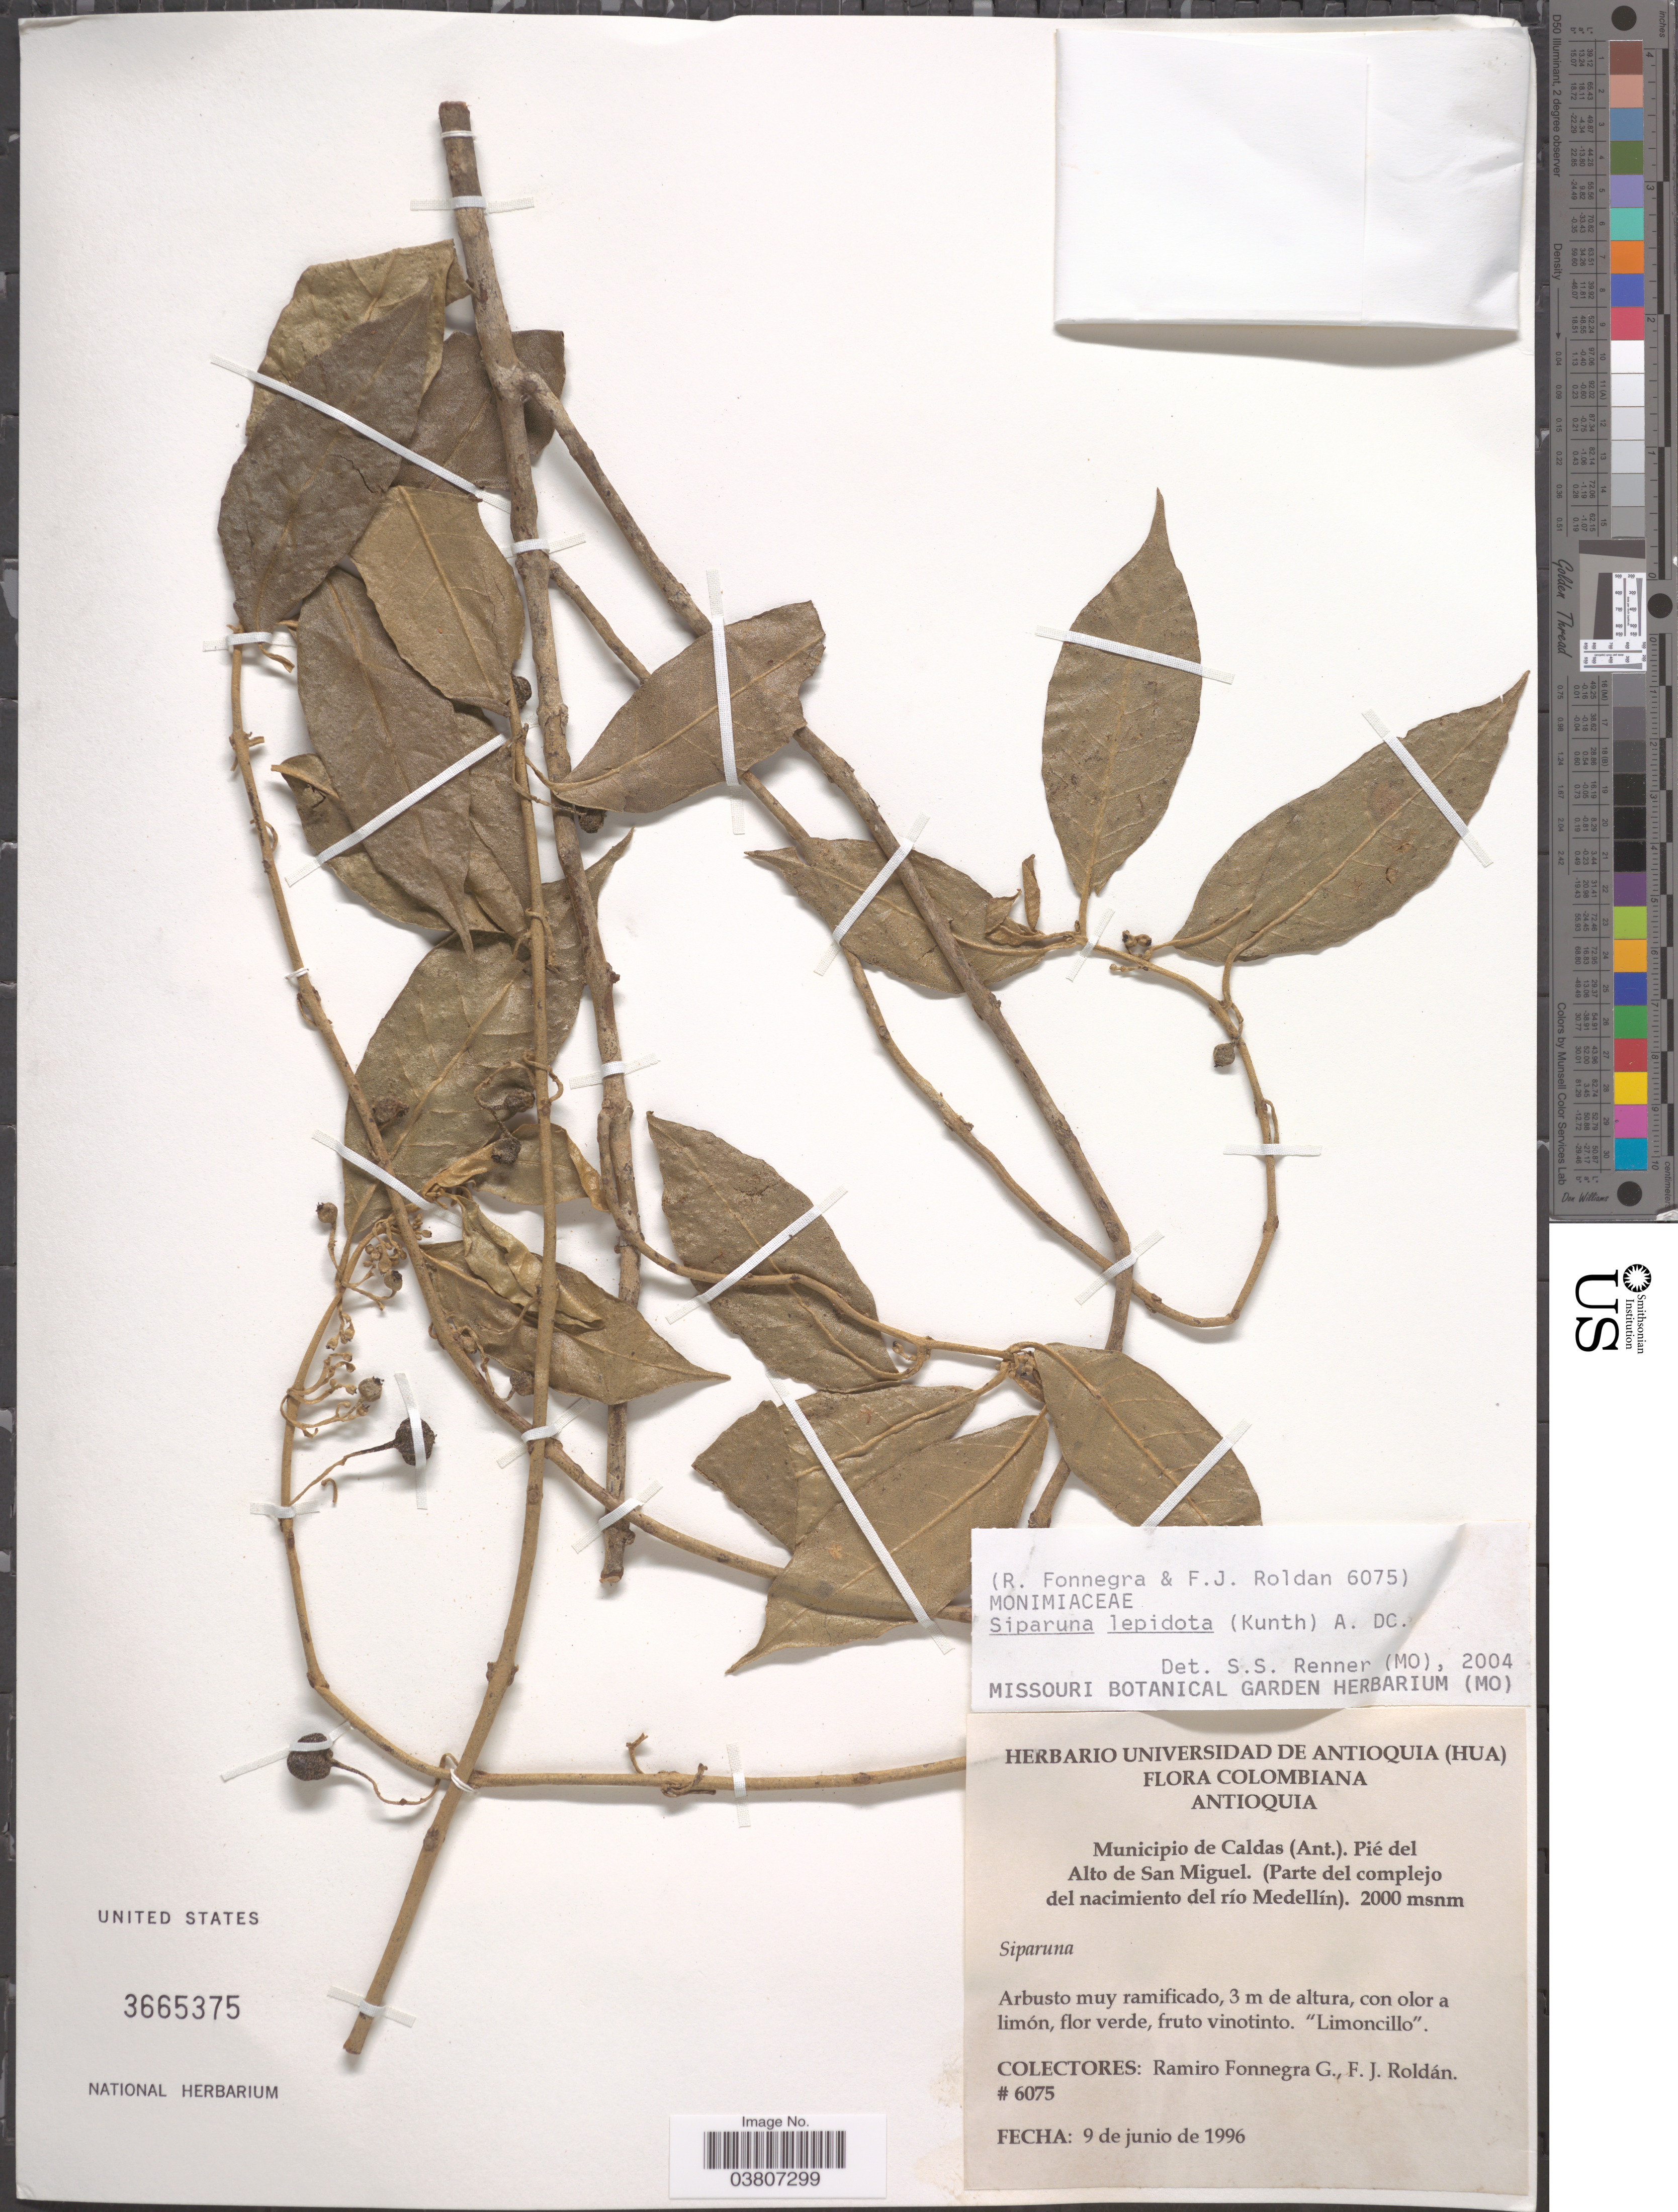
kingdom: Plantae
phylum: Tracheophyta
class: Magnoliopsida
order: Laurales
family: Siparunaceae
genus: Siparuna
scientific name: Siparuna lepidota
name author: (Kunth) A. DC.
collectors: R. Fonnegra G. & F. J. Roldán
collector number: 6075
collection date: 1996-06-09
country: Colombia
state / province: Antioquia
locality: Municipio de Caldas (Ant.). Pié del Alto de San Miguel. (Parte del complejo del nacimiento del río Medellín).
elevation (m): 2000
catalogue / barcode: US 3665375